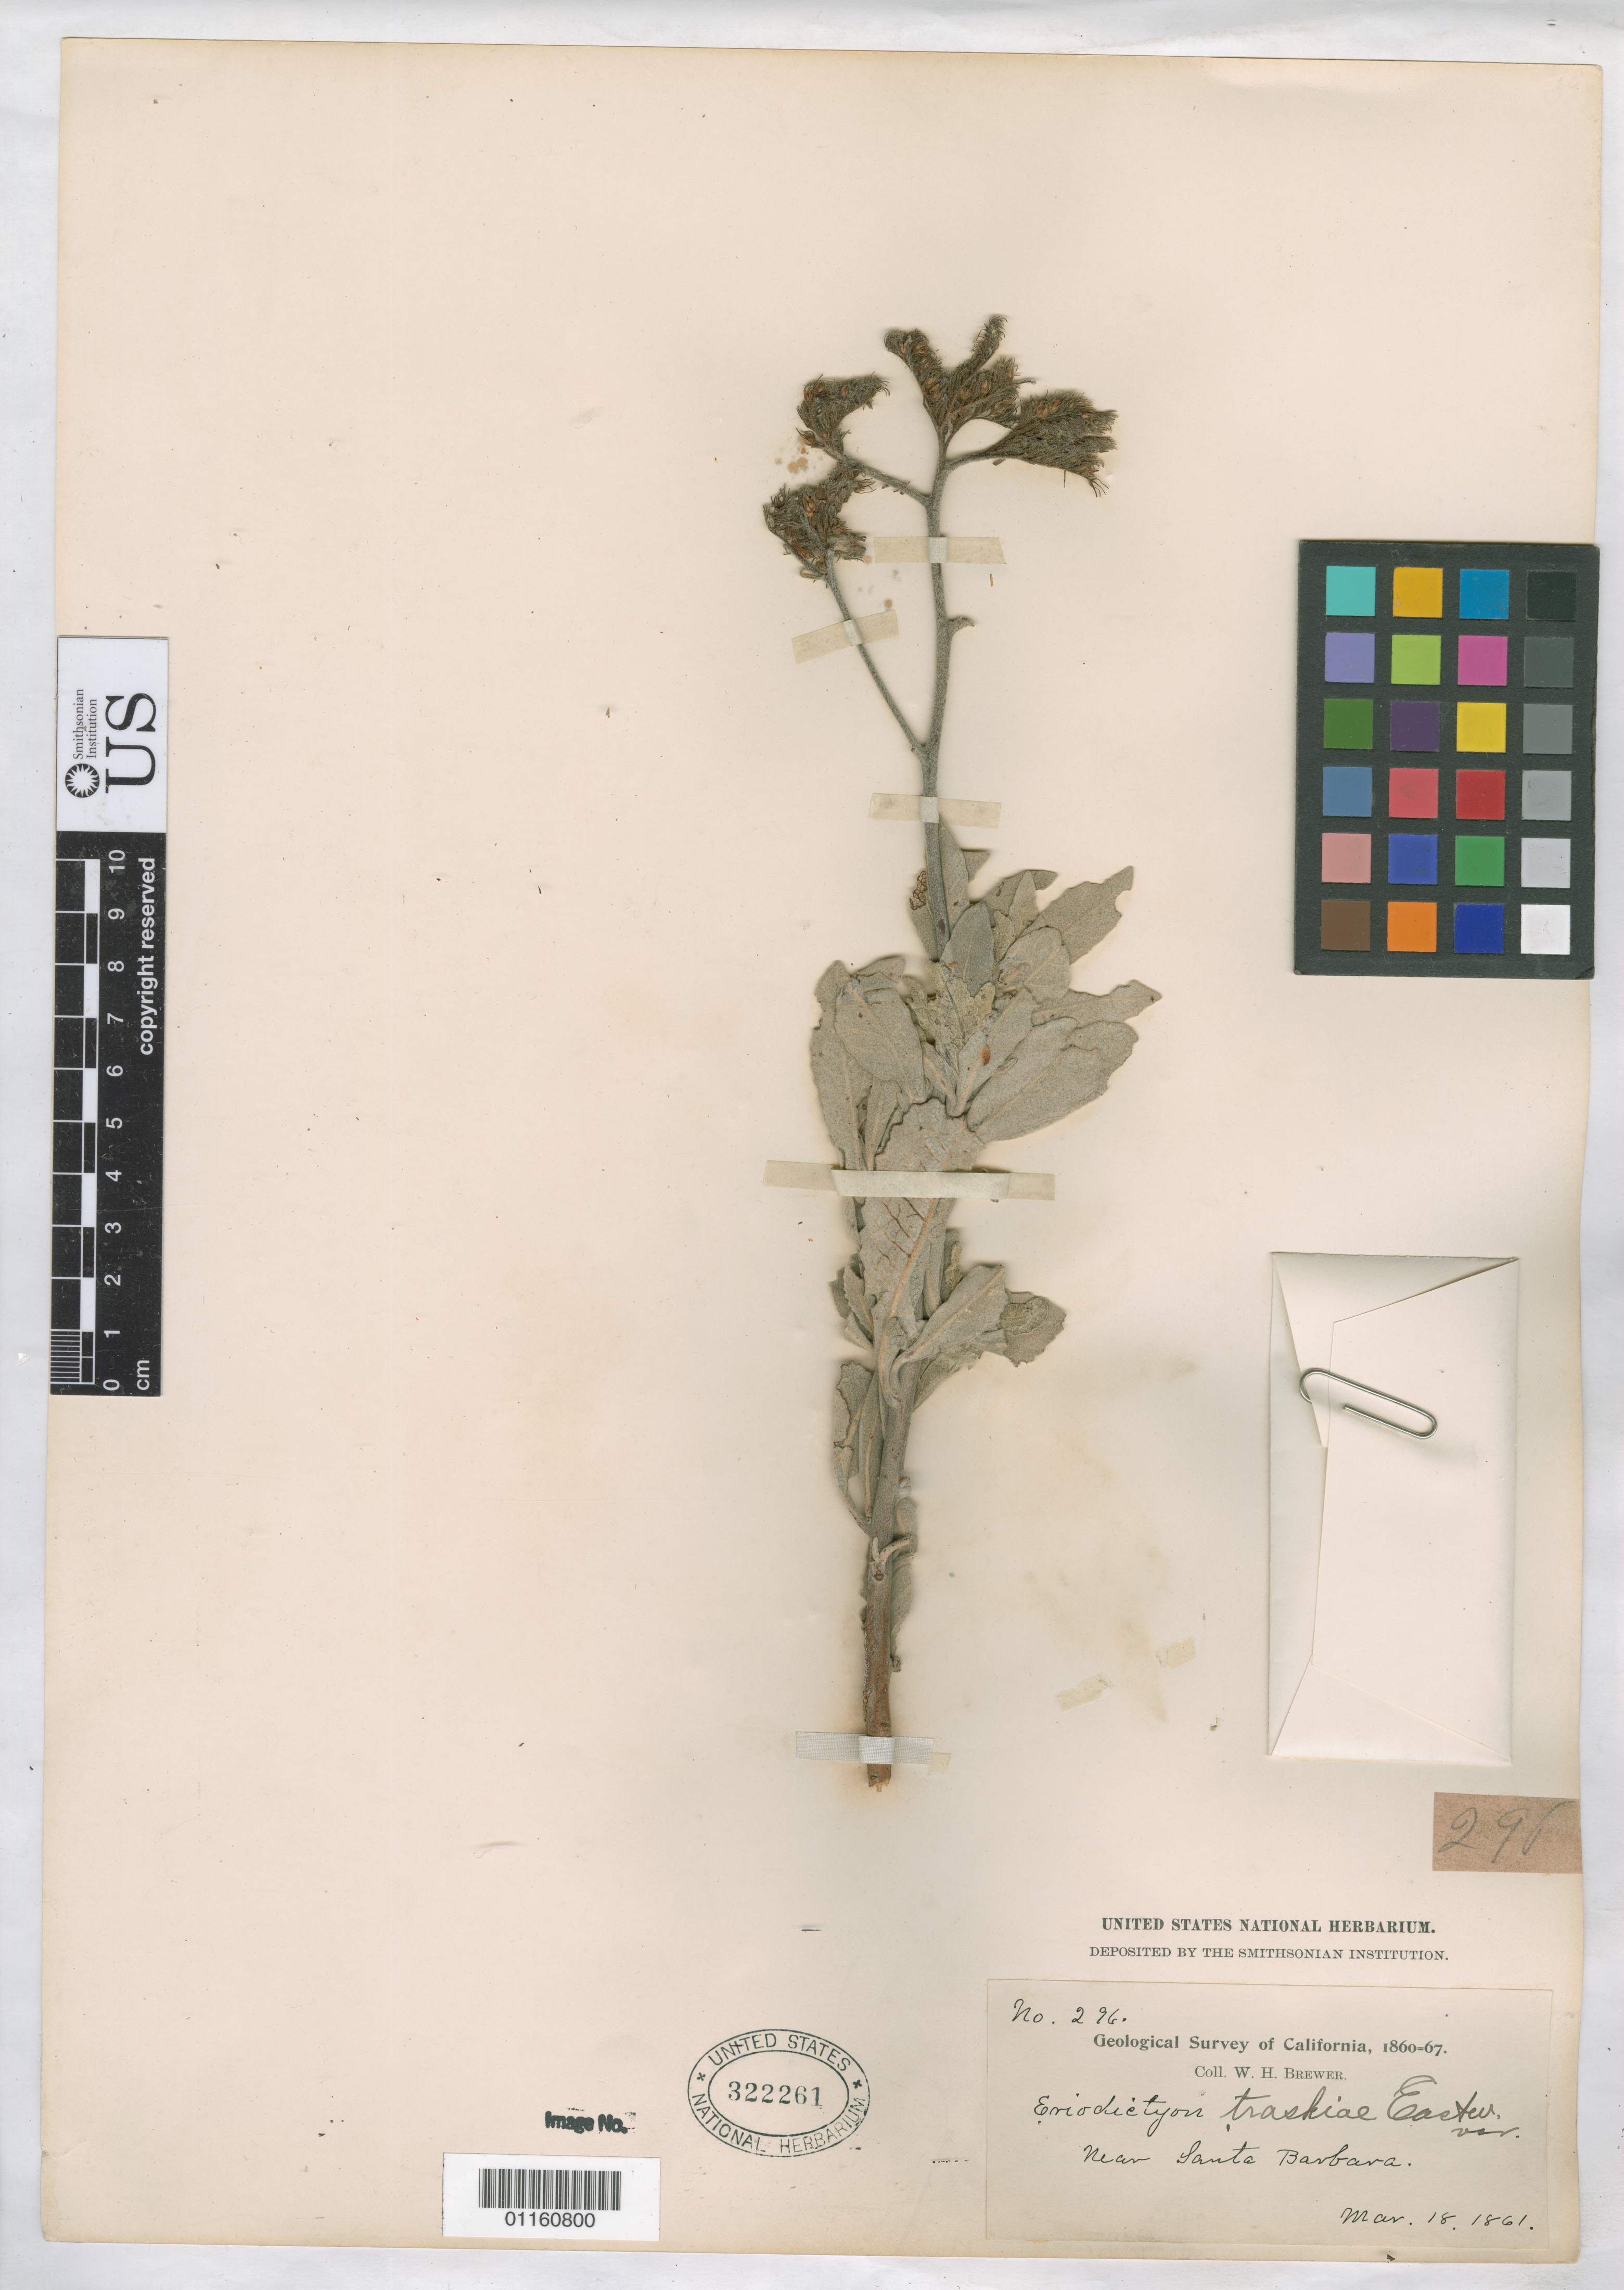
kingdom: Plantae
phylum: Tracheophyta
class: Magnoliopsida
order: Boraginales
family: Namaceae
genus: Eriodictyon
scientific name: Eriodictyon traskiae var. smithii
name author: (Munz) Hannan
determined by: Rogers, Z. S.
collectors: W. H. Brewer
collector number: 296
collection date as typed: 18 Mar 1861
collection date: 1861-03-18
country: United States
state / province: California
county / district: Santa Barbara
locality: near Santa Barbara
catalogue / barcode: US 322261